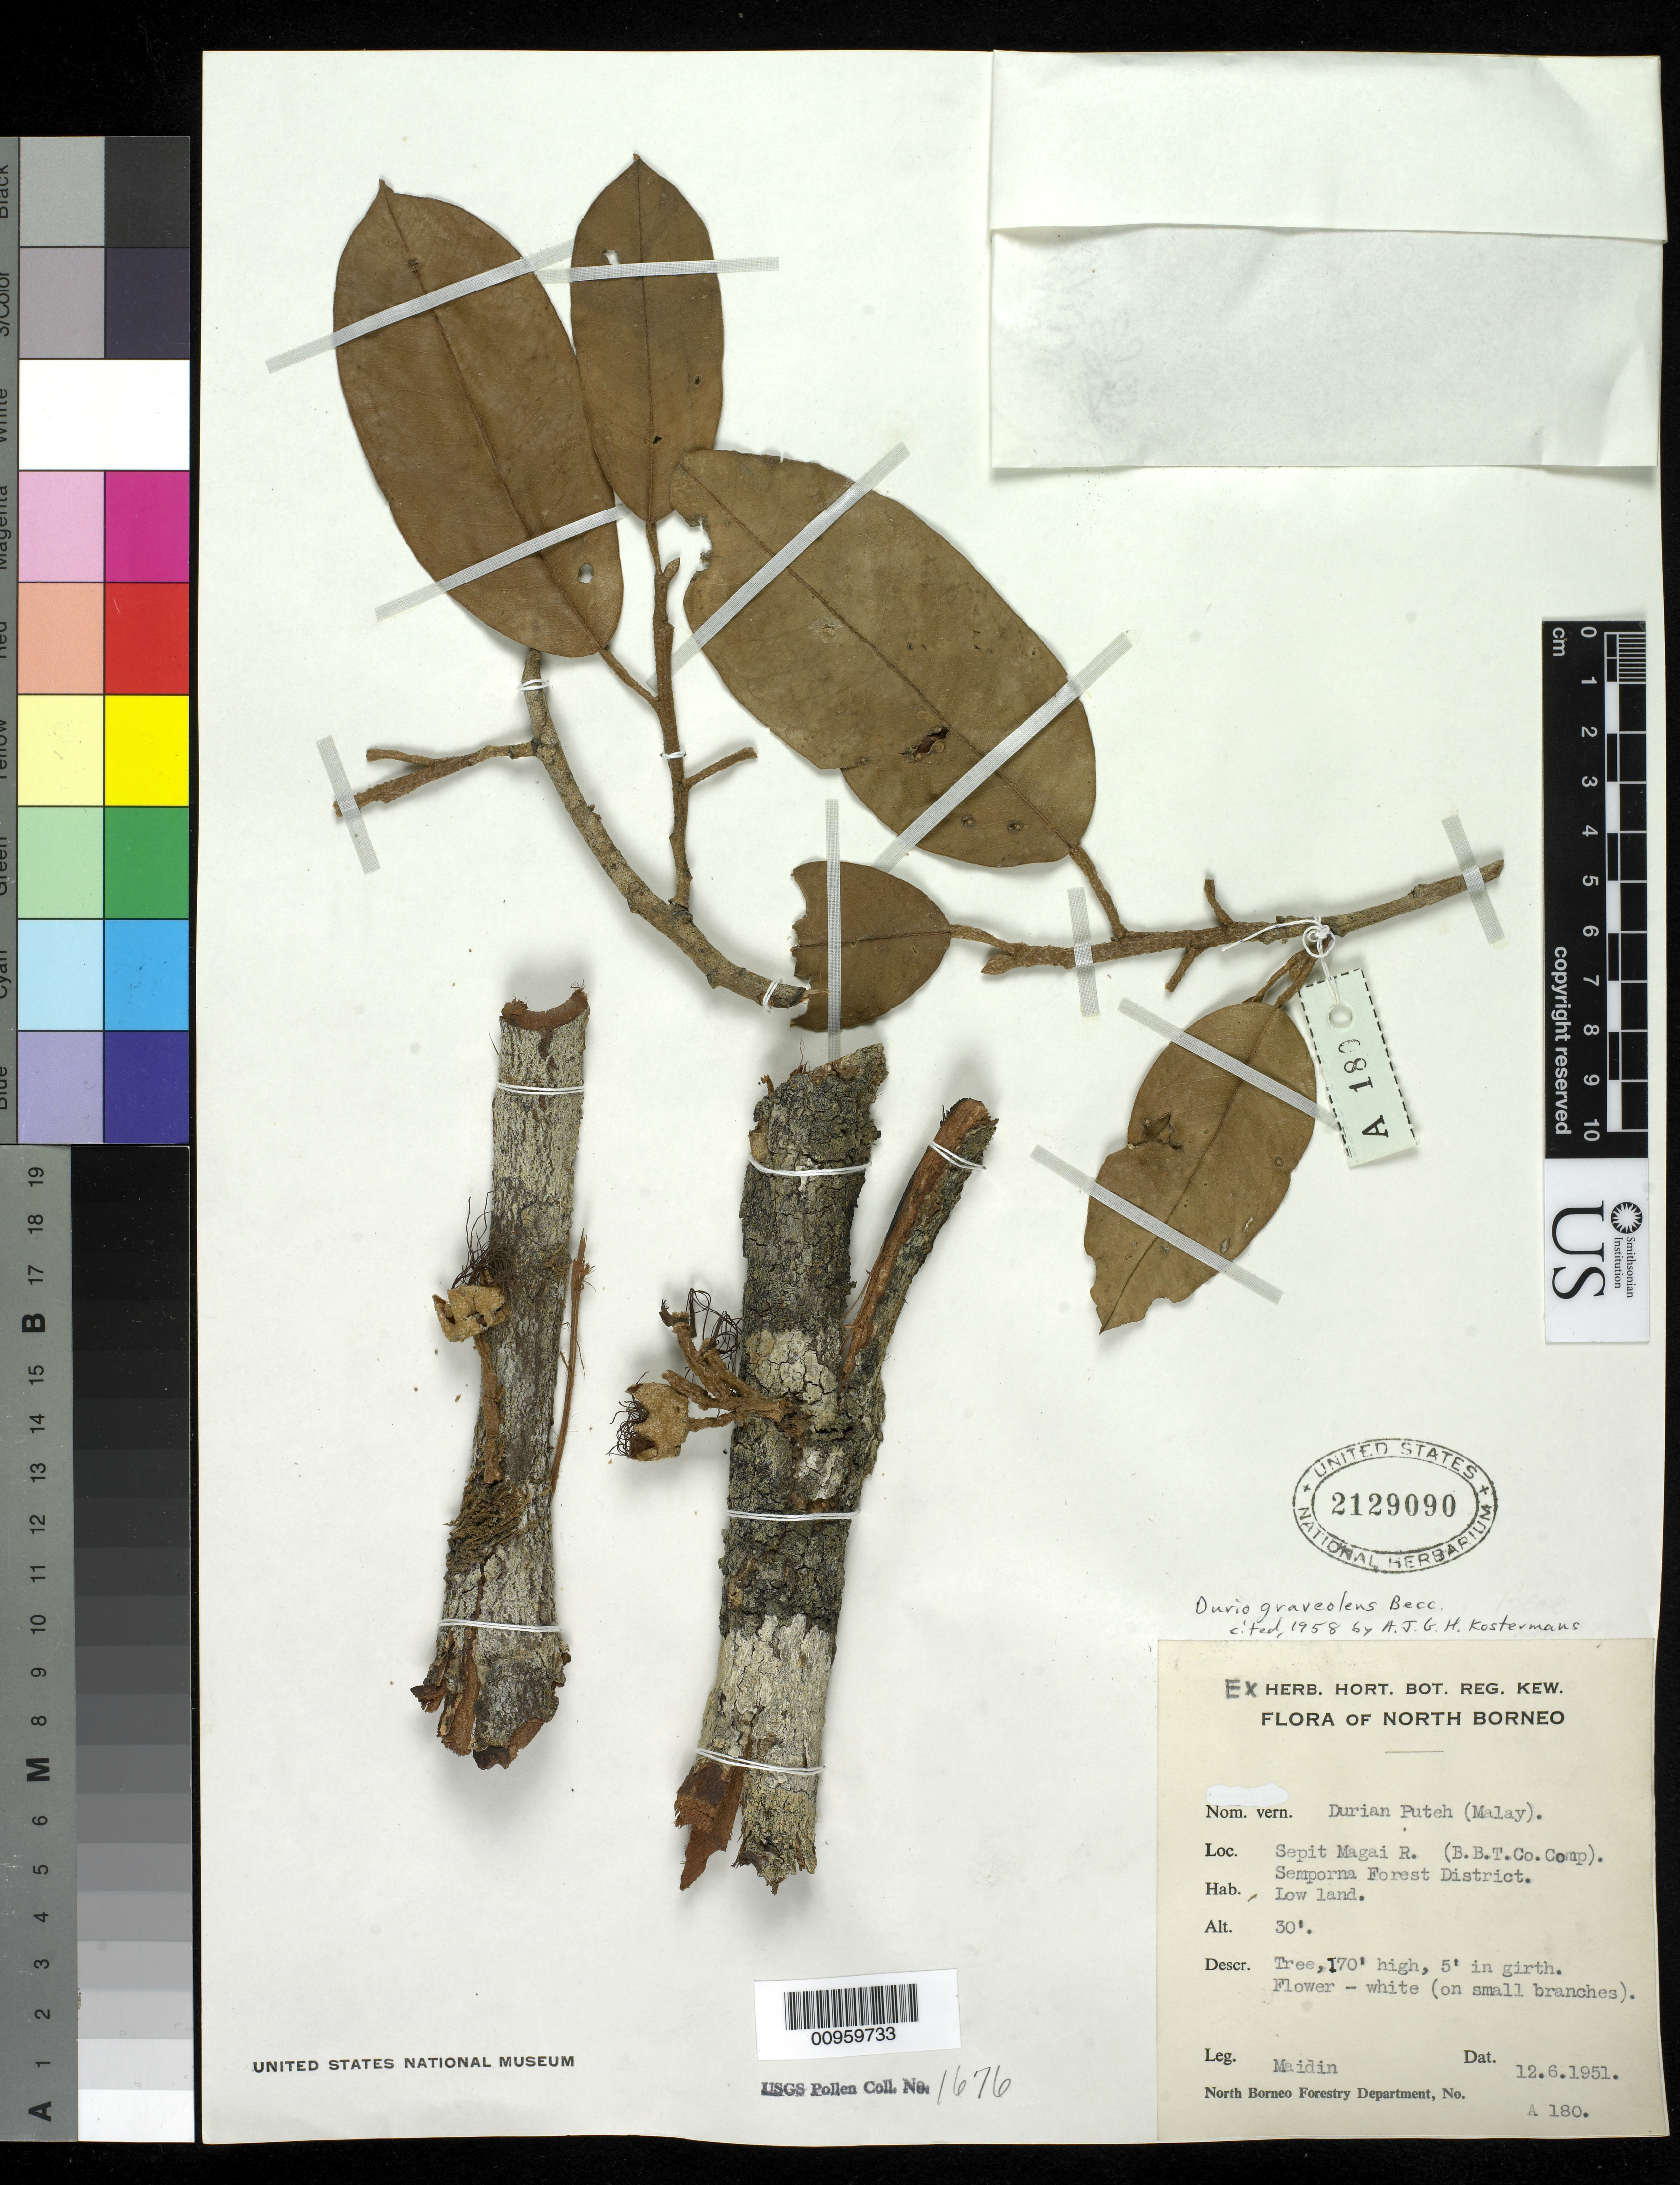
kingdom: Plantae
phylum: Tracheophyta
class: Magnoliopsida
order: Malvales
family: Malvaceae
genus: Durio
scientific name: Durio graveolens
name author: Becc.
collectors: S.M. Maidin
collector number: A 180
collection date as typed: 12 Jun 1951 or 06 Dec 1951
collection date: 1951-06-12 or 1951-12-06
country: Malaysia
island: Borneo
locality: Sepit Magai R. Sempora Forest District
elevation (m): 15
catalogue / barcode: US 2129090